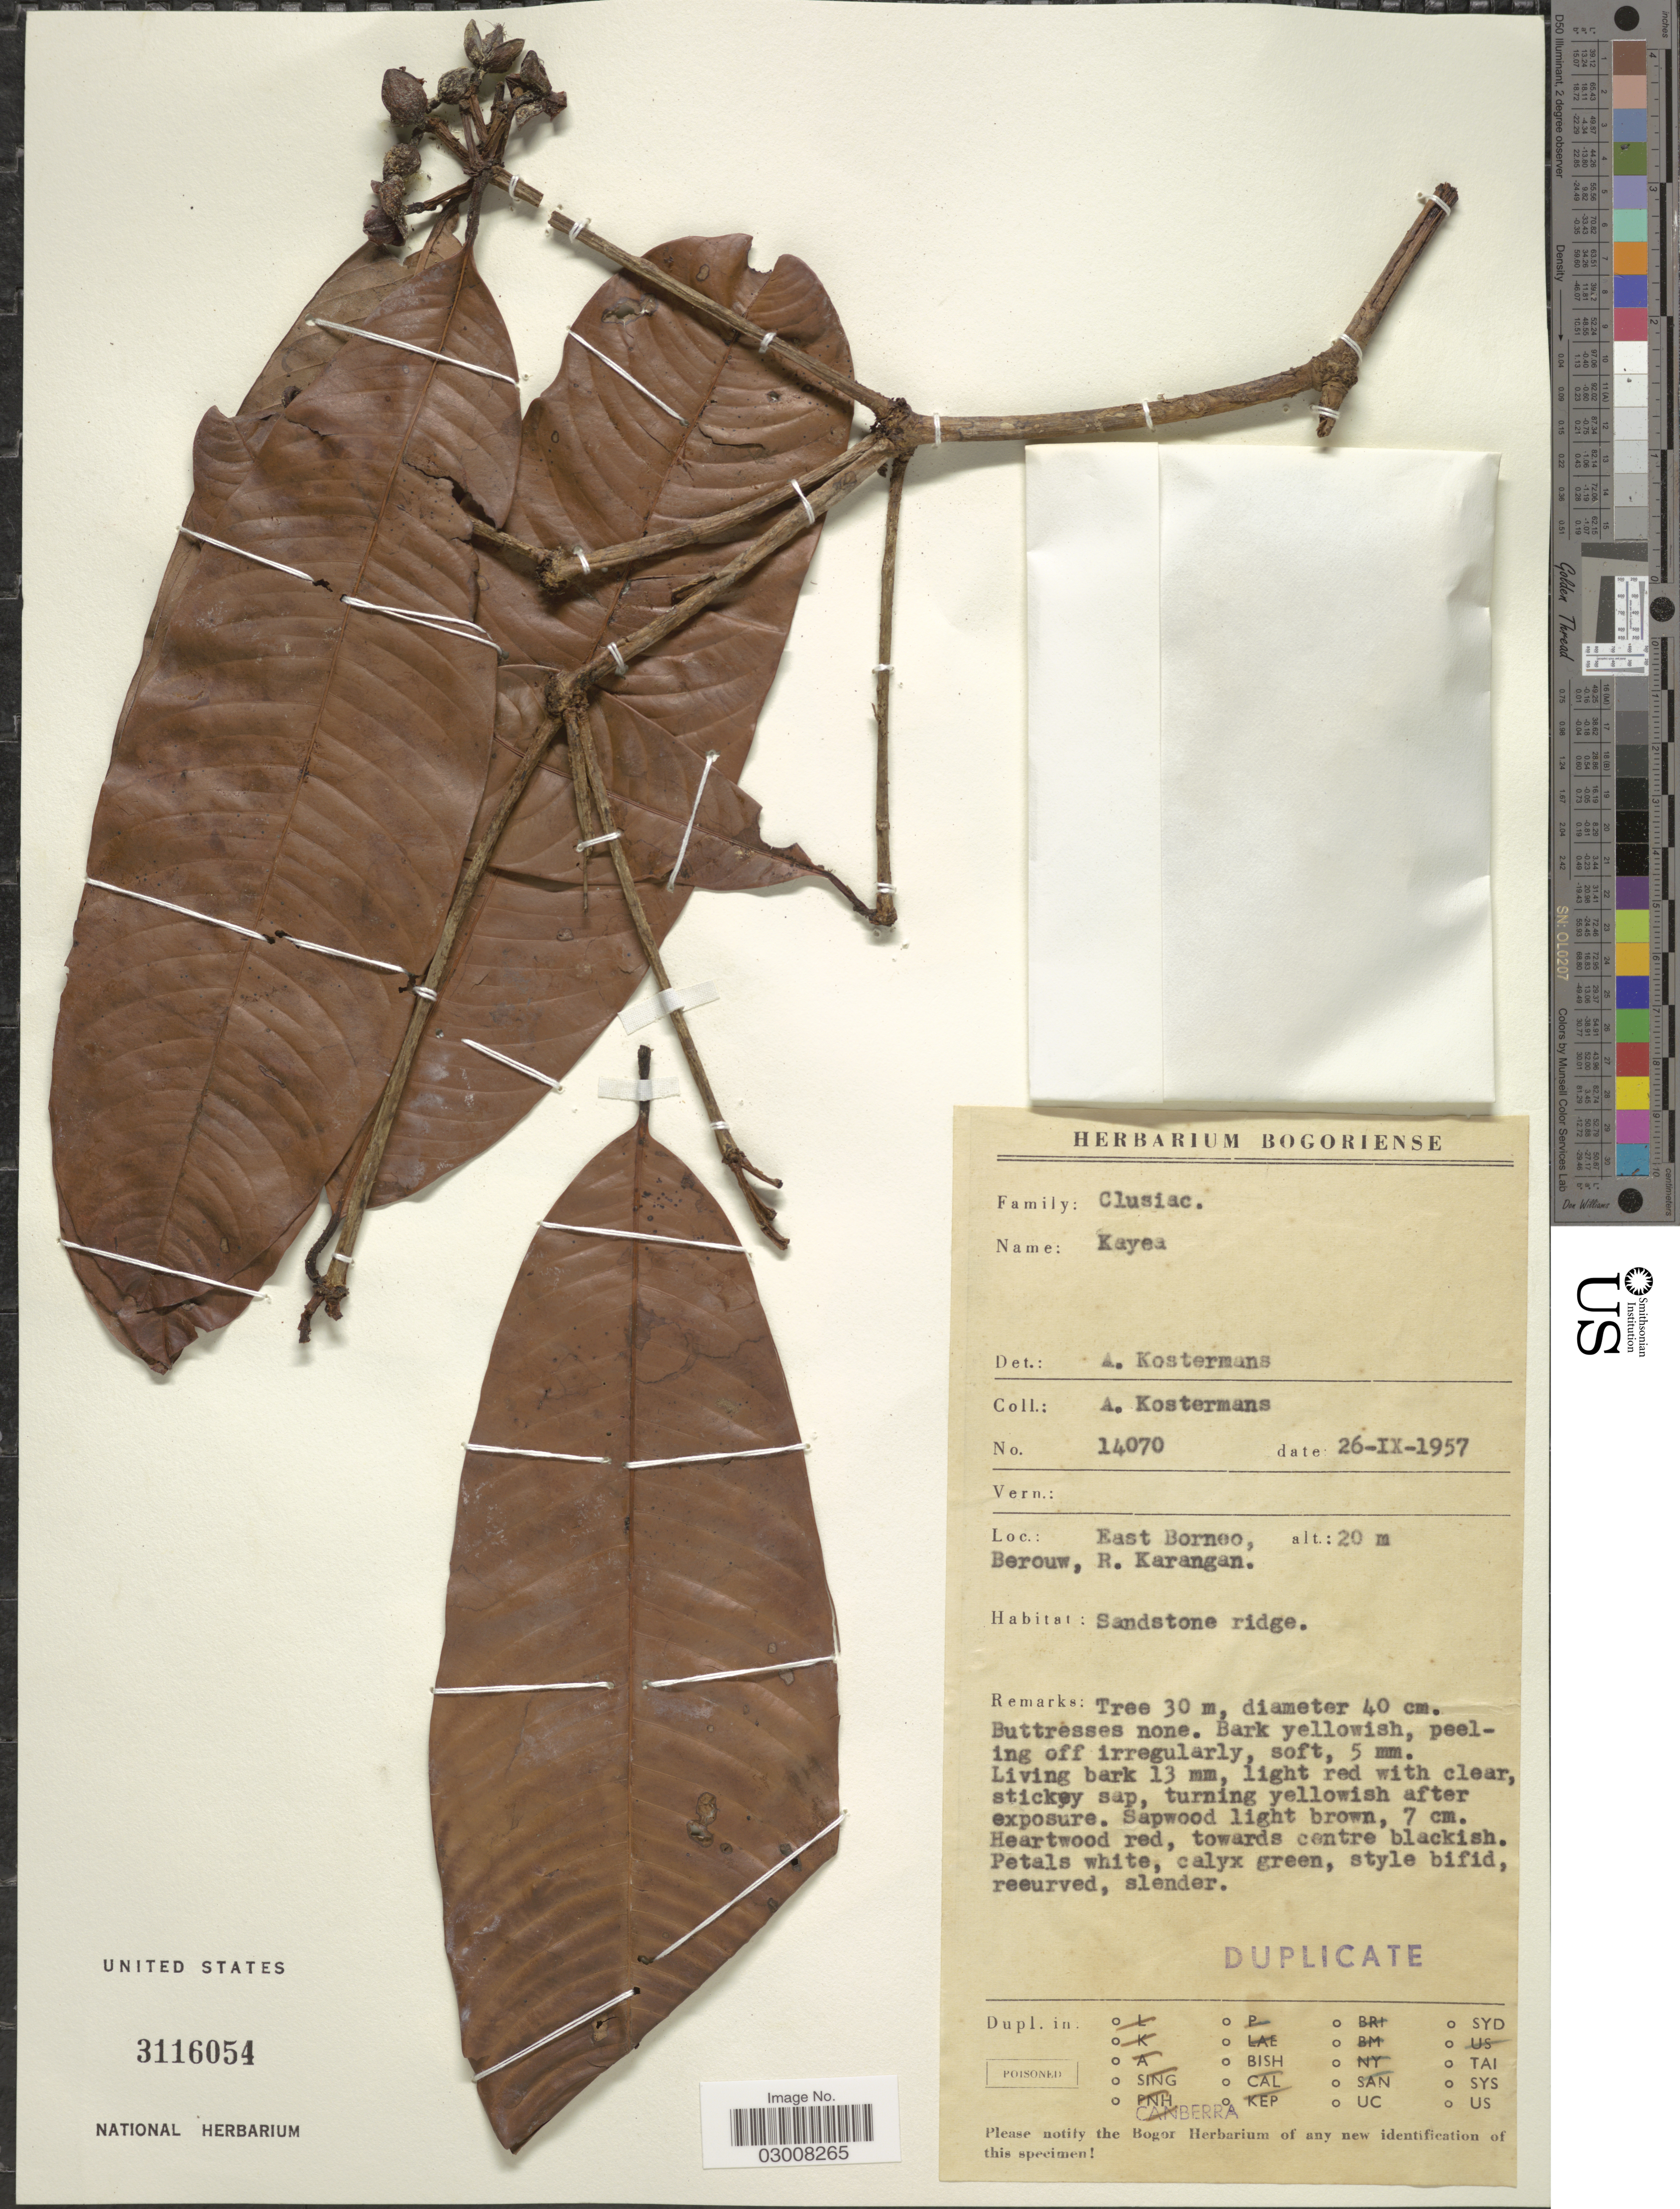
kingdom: Plantae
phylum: Tracheophyta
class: Magnoliopsida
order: Malpighiales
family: Calophyllaceae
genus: Kayea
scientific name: Kayea sp.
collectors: A. J. G. Kostermans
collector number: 14070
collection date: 1957-09-26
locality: East Borneo, Berouw, R. Karangan.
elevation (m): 20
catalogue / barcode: US 3116054